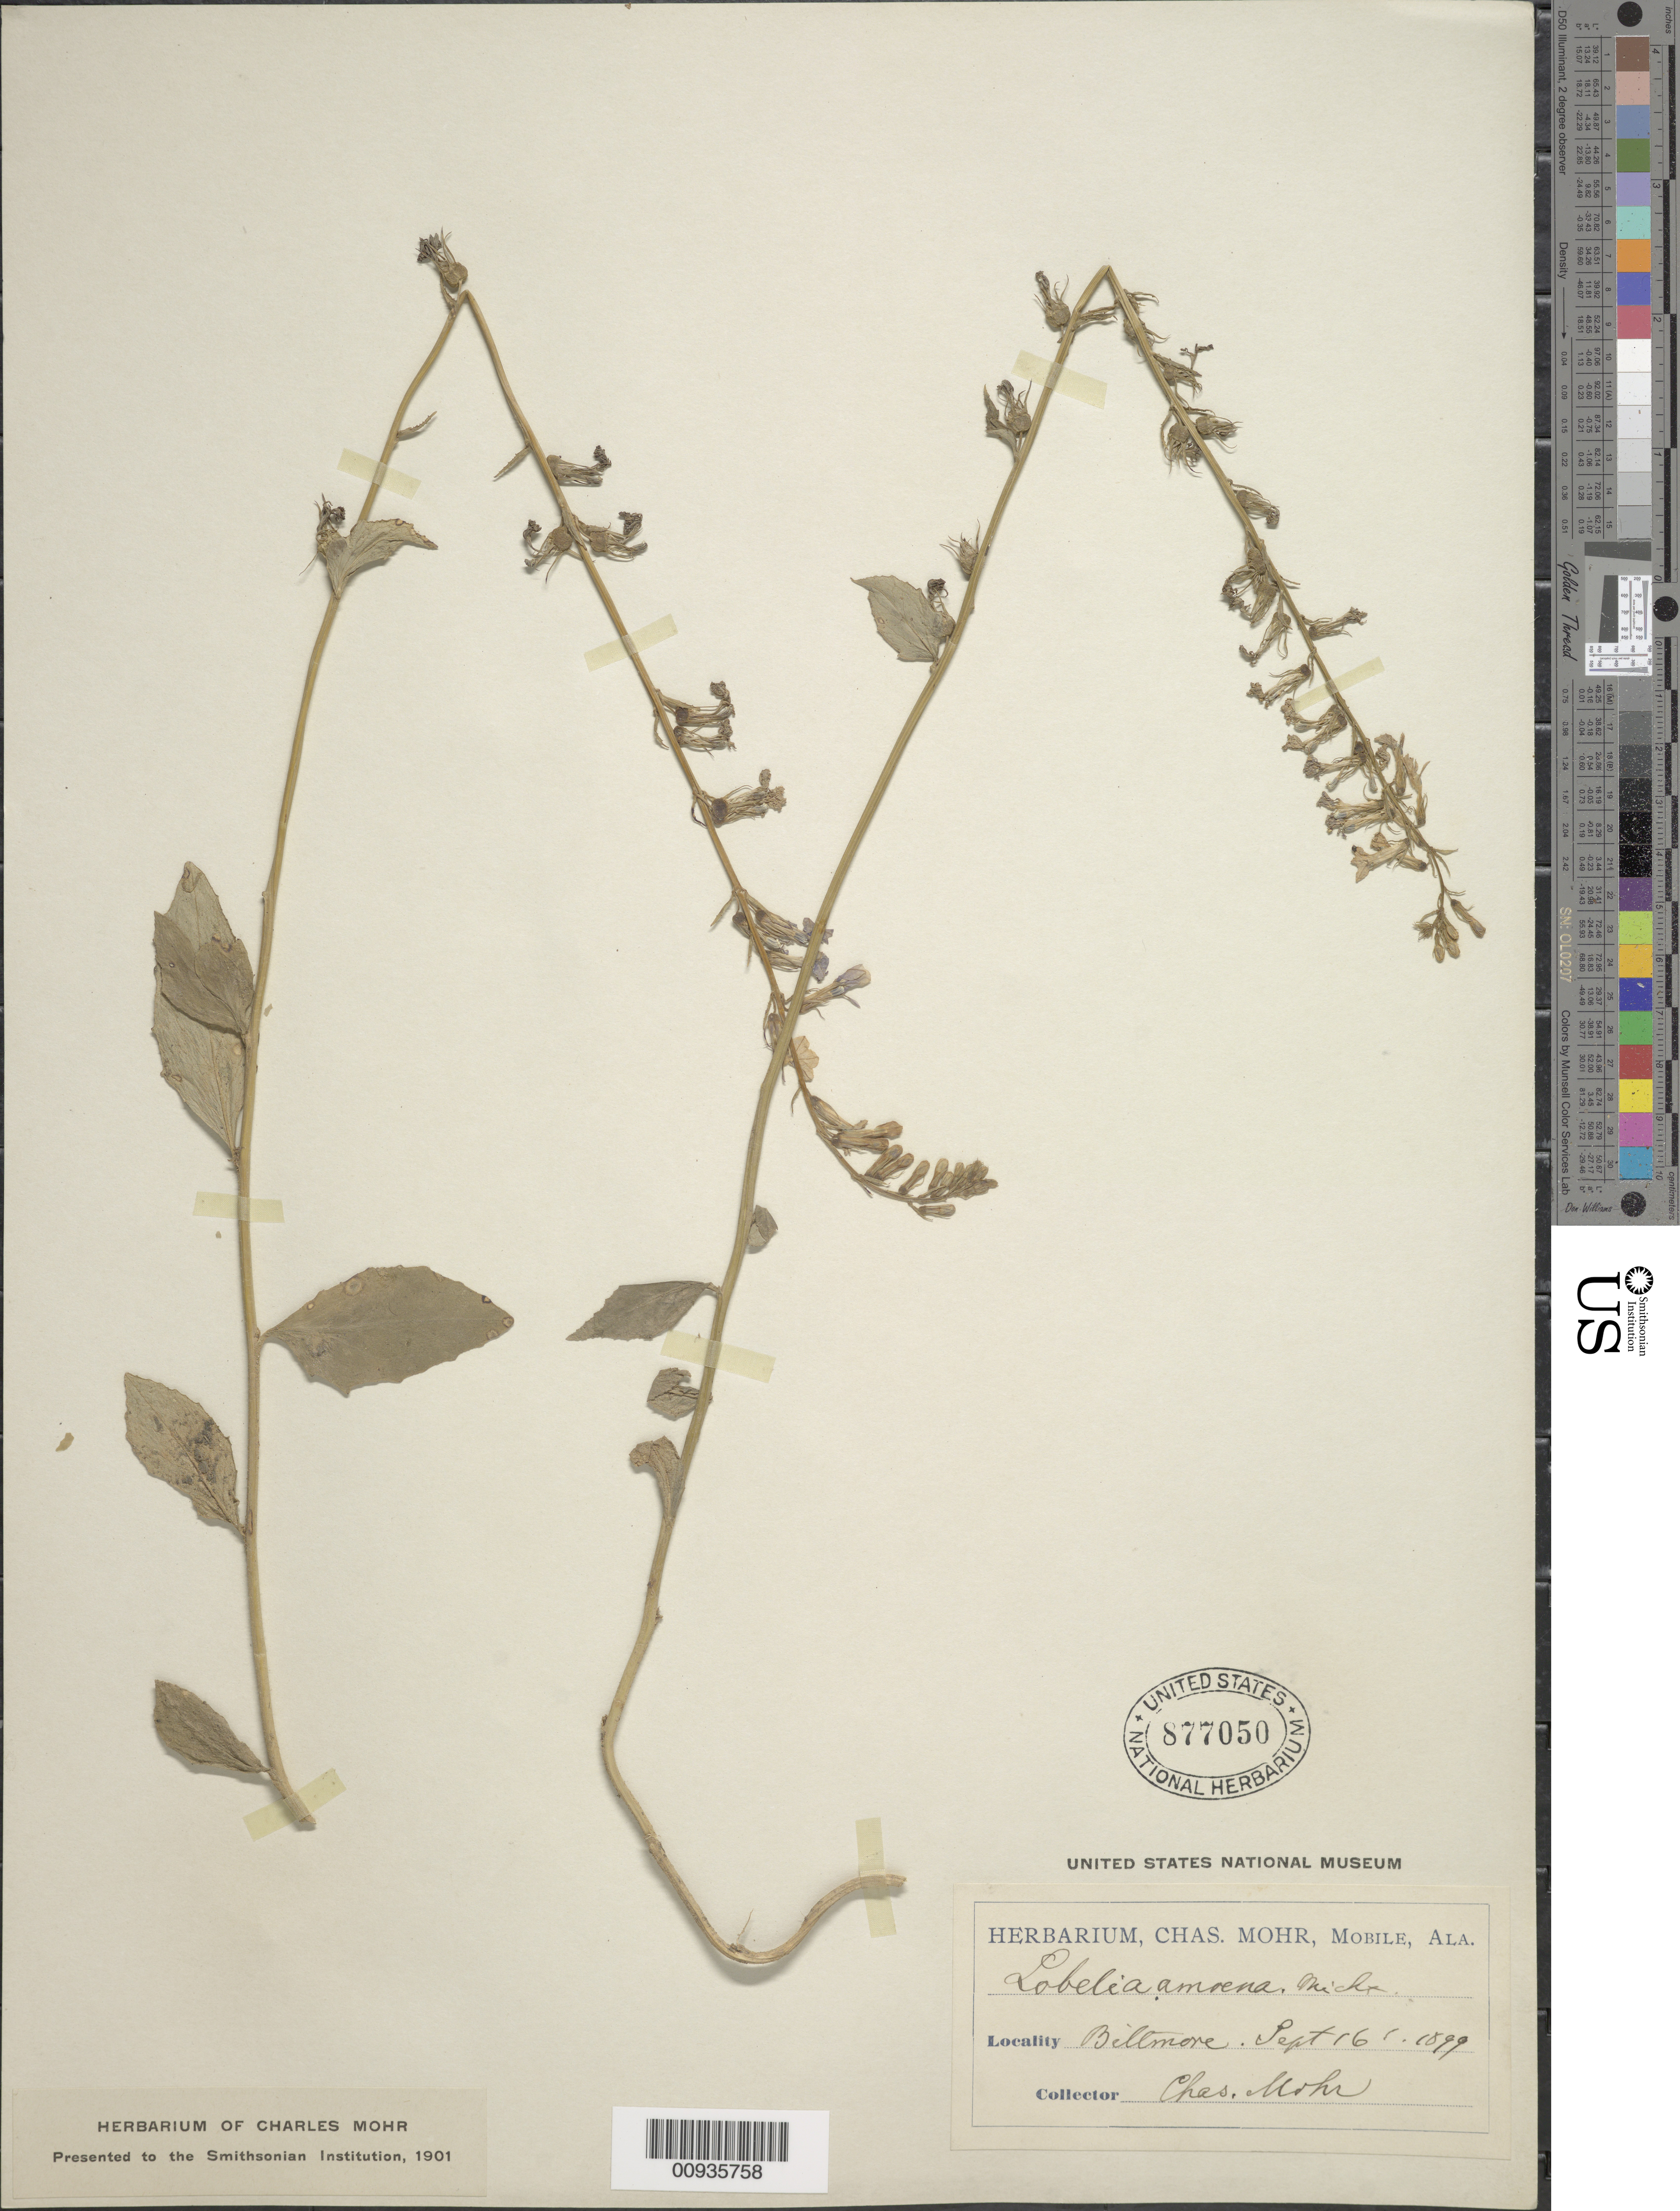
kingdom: Plantae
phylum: Tracheophyta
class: Magnoliopsida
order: Asterales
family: Campanulaceae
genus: Lobelia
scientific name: Lobelia amoena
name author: Michx.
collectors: ex herb. C. Mohr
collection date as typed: Sept. 16, 1899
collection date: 1899-09-16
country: United States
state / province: North Carolina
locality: Biltmore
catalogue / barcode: US 877050